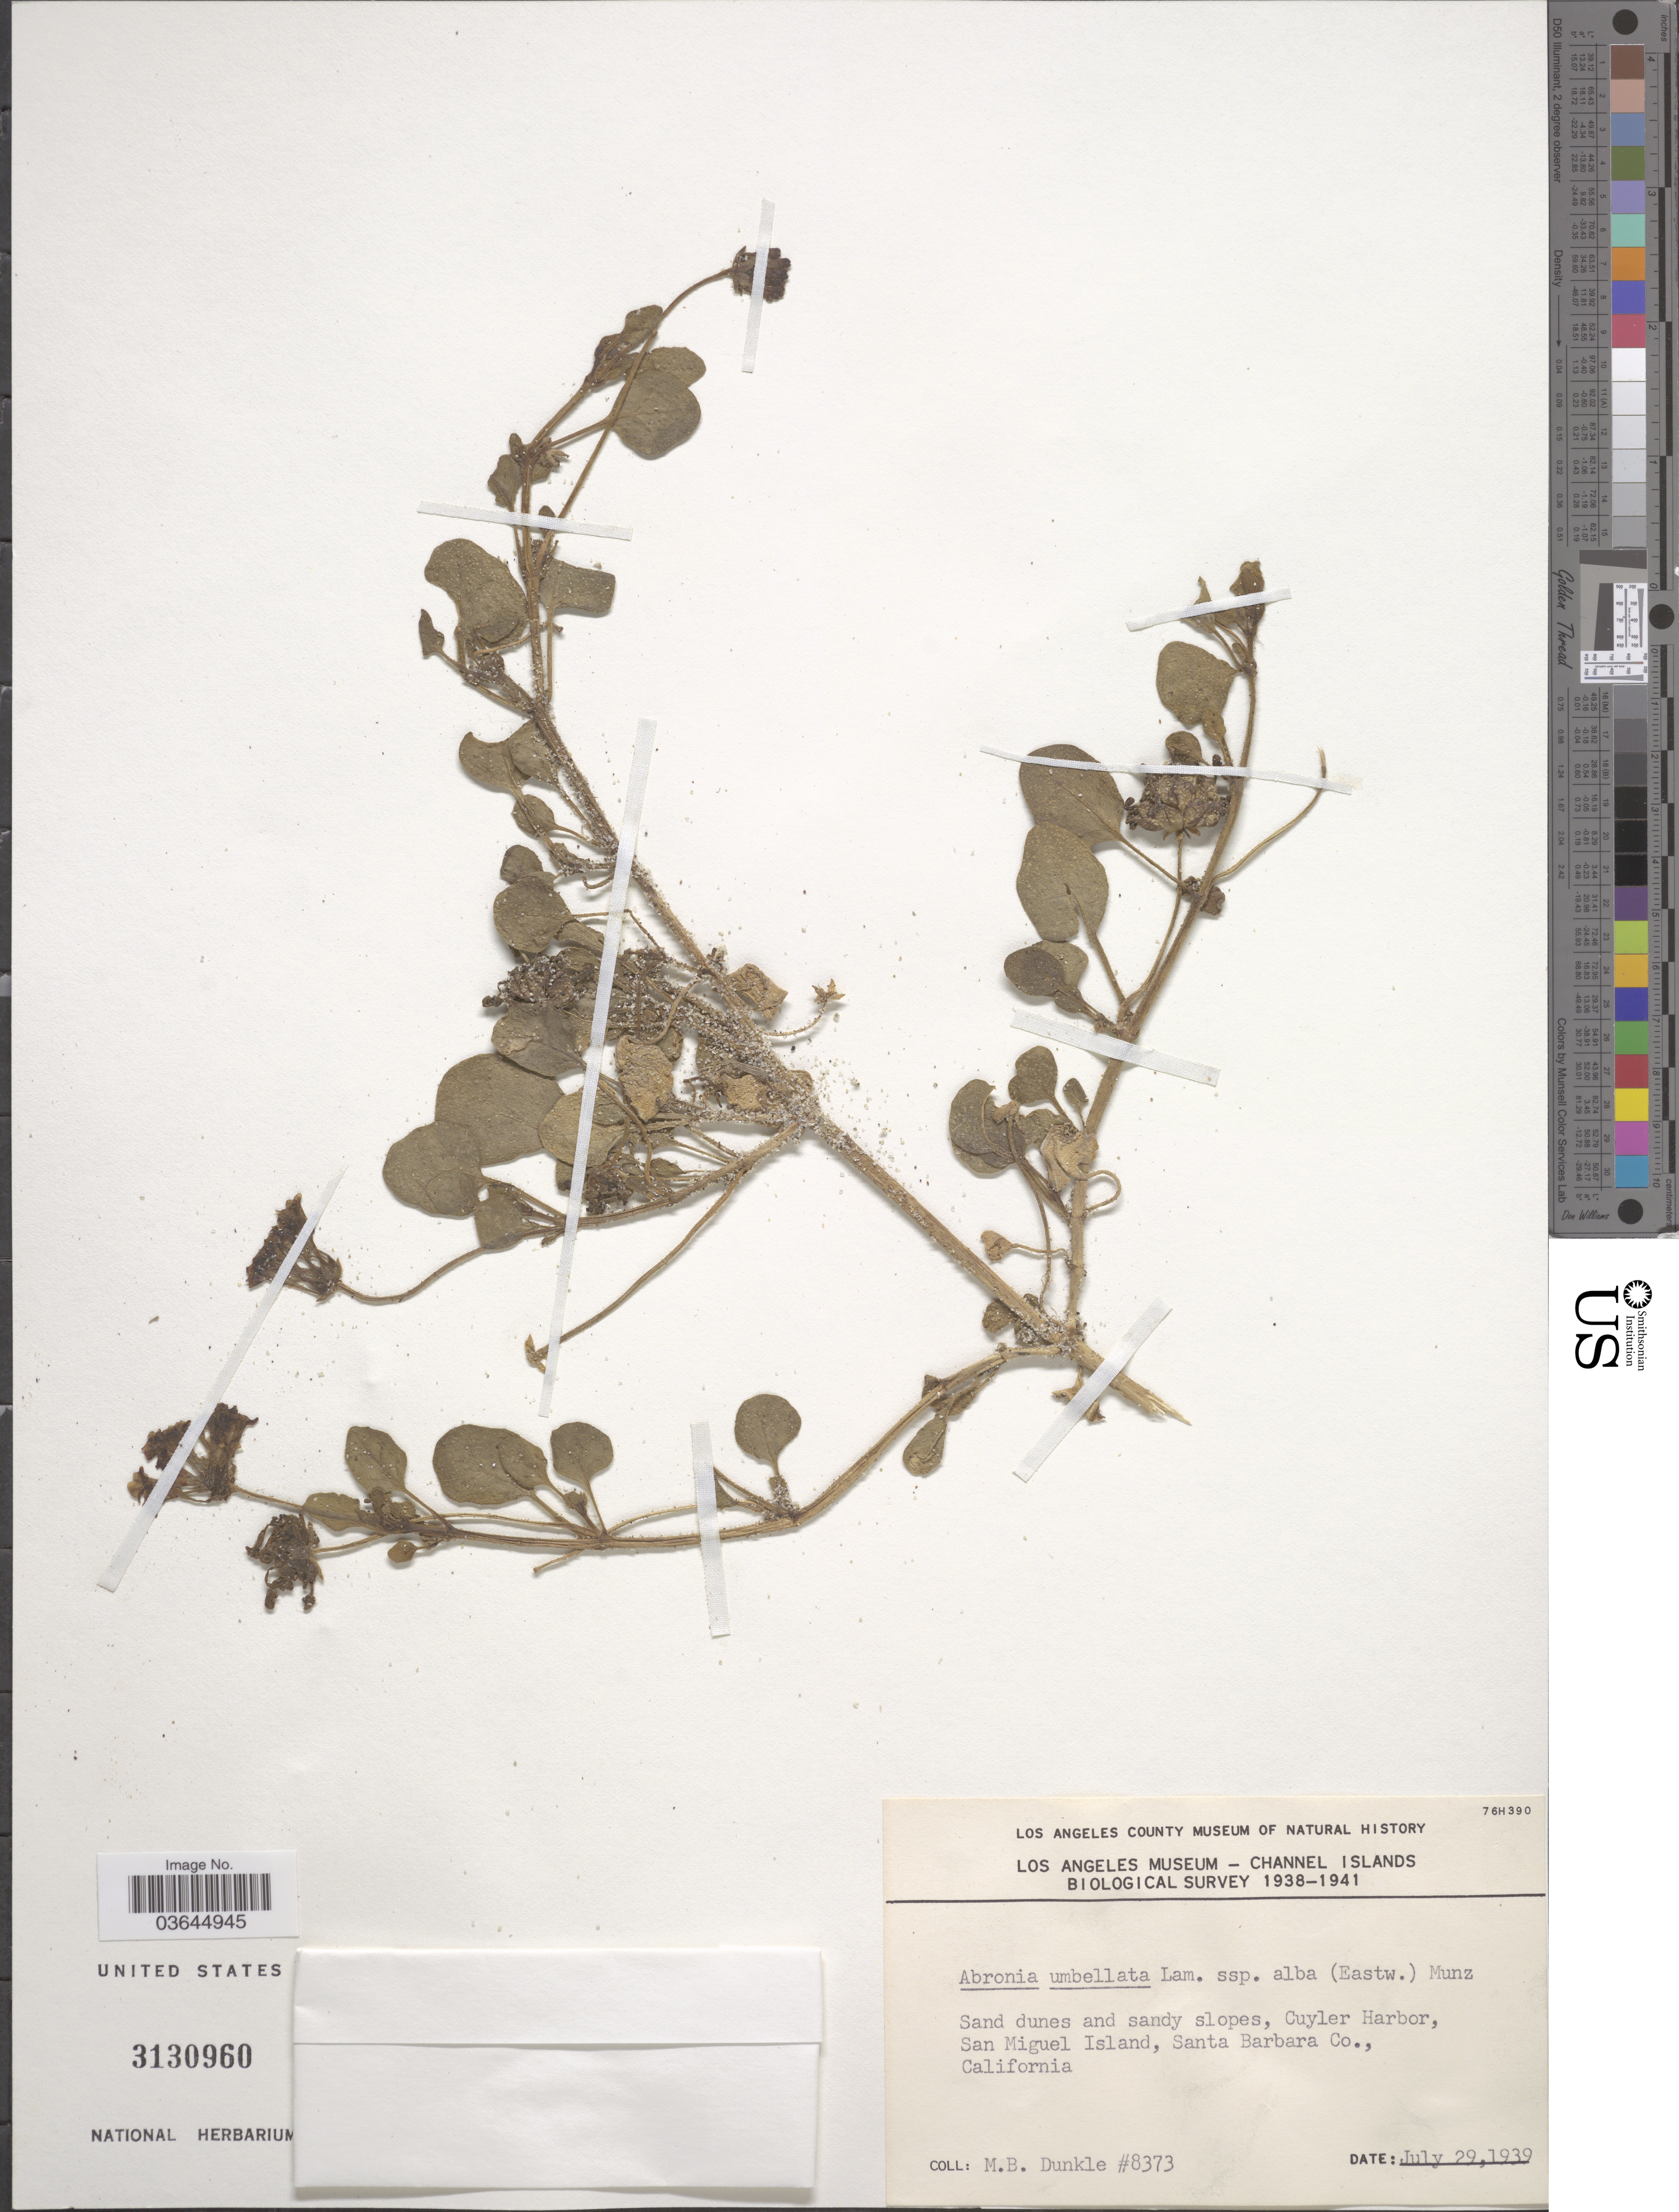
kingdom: Plantae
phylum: Tracheophyta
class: Magnoliopsida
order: Caryophyllales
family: Nyctaginaceae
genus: Abronia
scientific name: Abronia umbellata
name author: Lam.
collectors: M. Dunkle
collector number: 8373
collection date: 1939-07-29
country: United States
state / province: California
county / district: Santa Barbara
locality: Channel Islands. [unsure placement] Sand dunes and sandy slopes, Cuyler Harbor, San Miguel Island, Santa Barbara Co.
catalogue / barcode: US 3130960